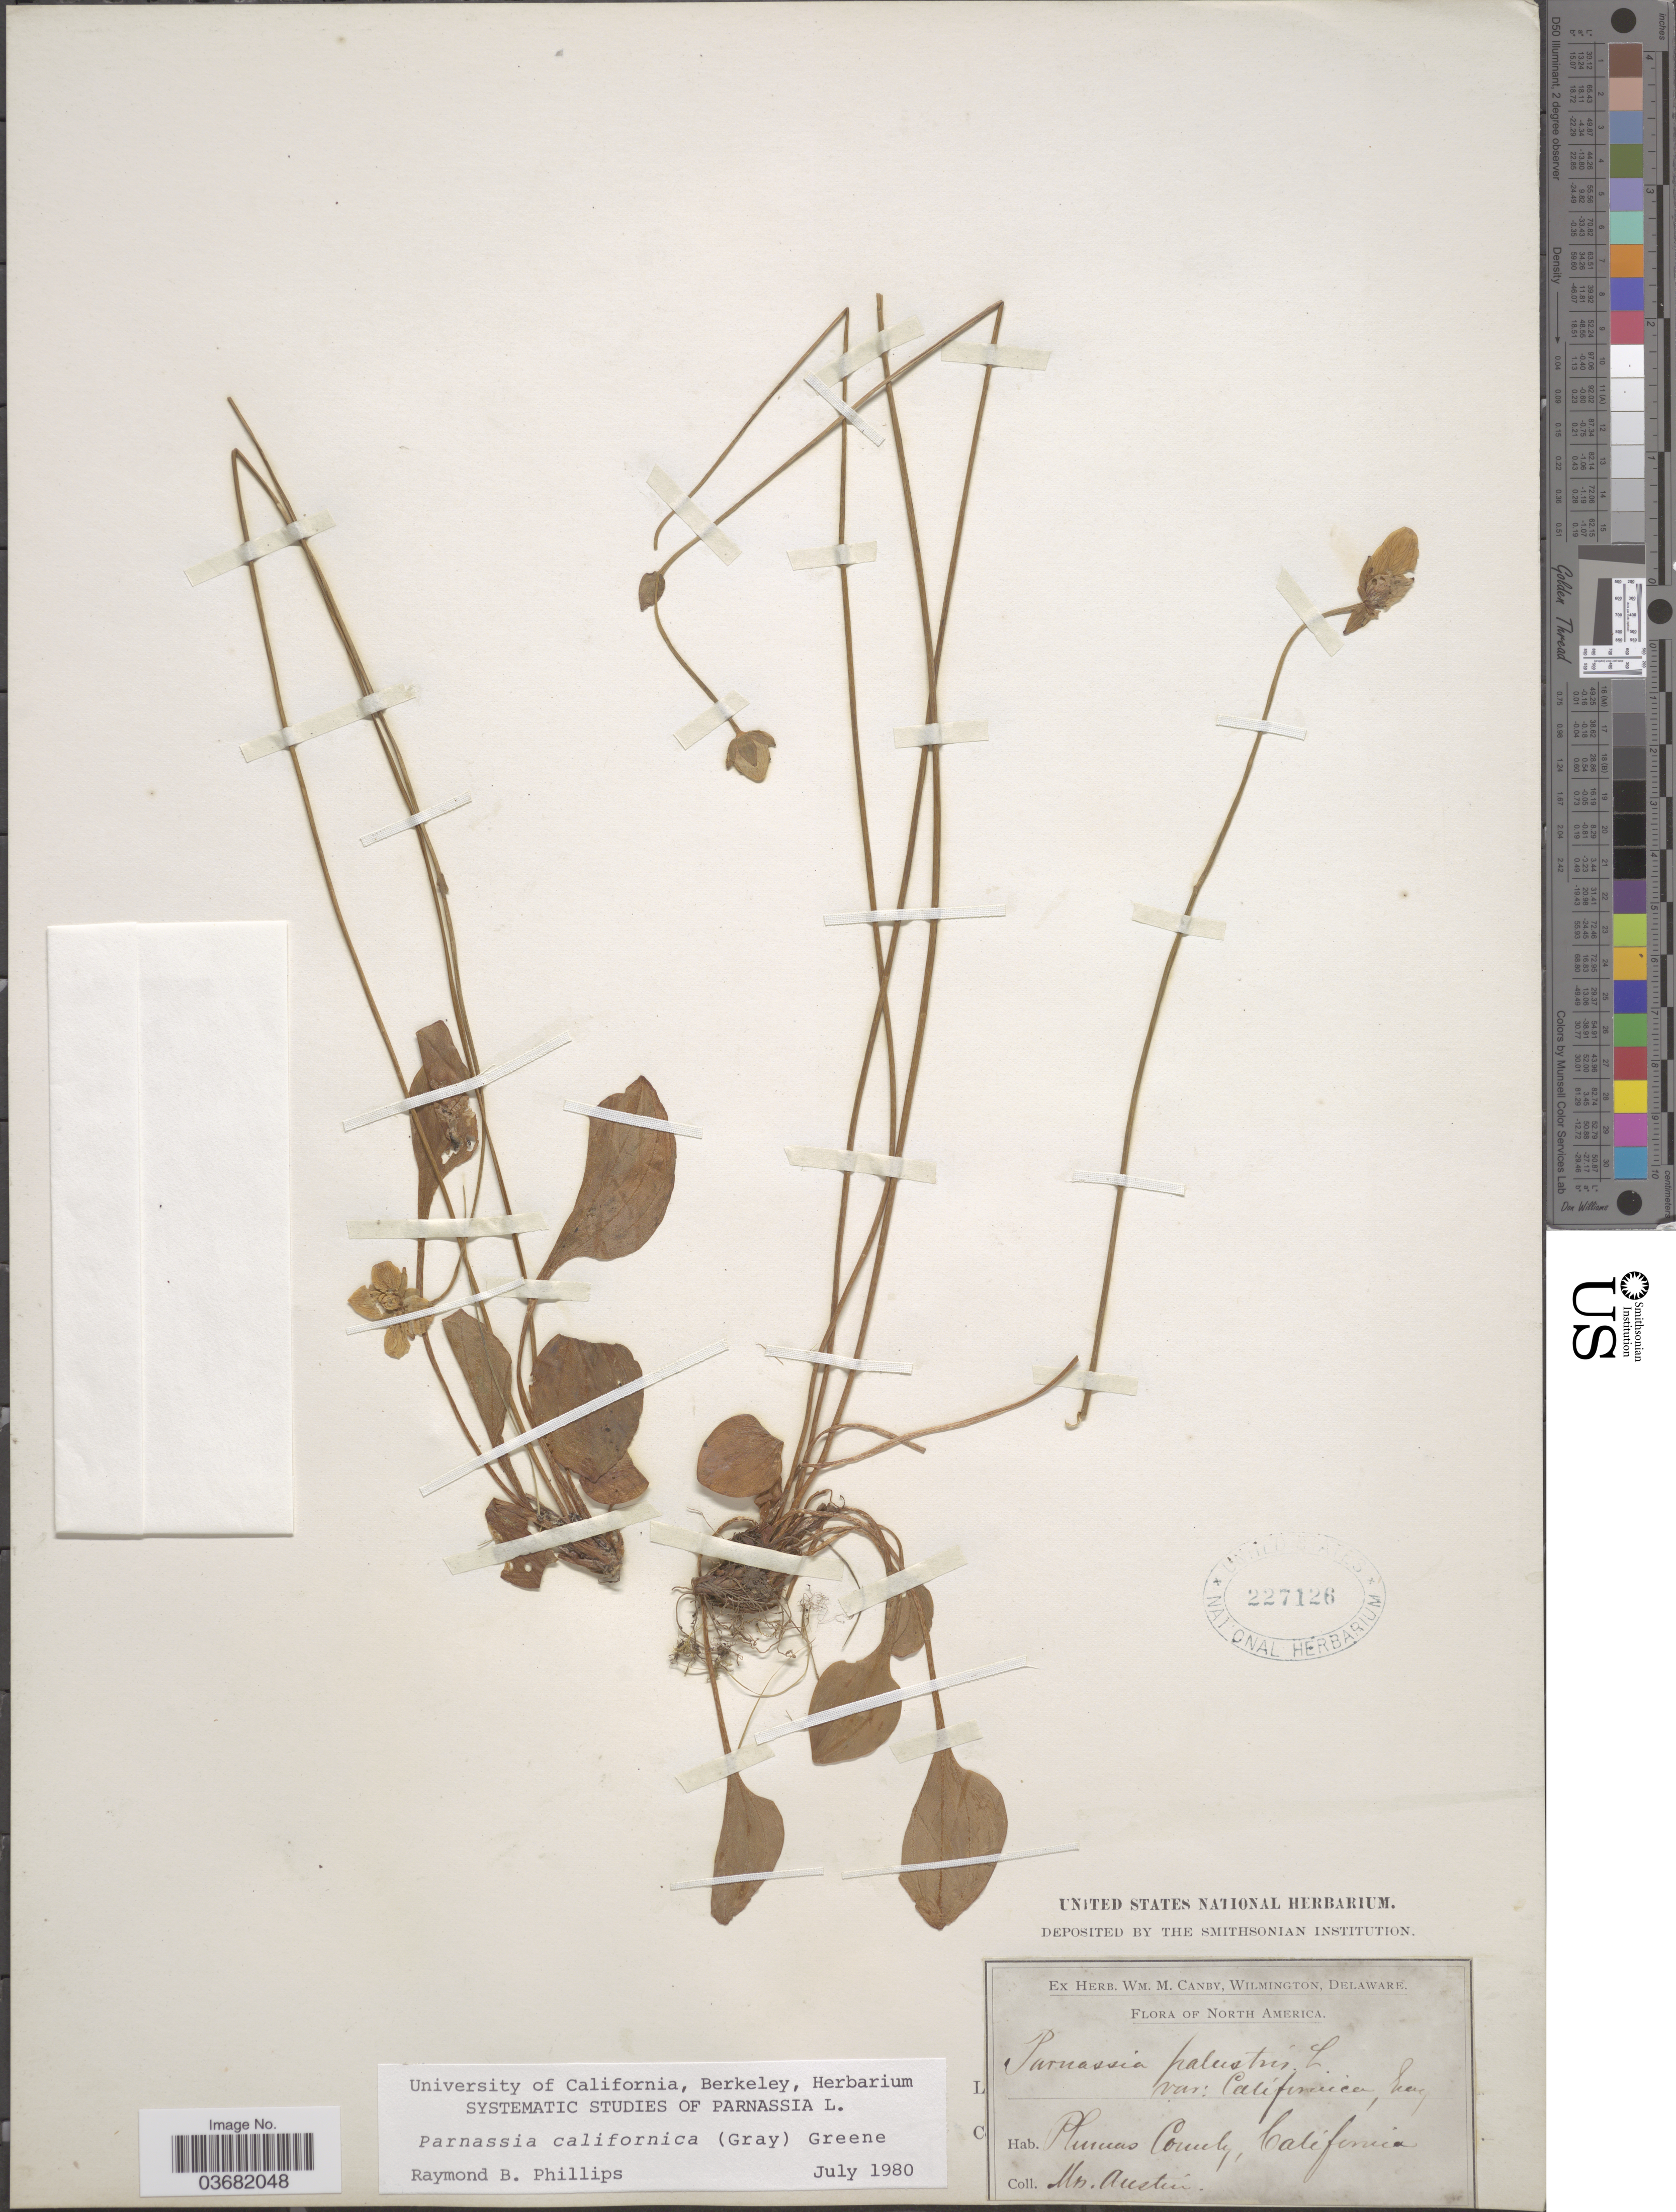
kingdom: Plantae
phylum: Tracheophyta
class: Magnoliopsida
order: Celastrales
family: Parnassiaceae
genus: Parnassia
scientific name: Parnassia californica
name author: (A. Gray) Greene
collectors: Austin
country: United States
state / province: California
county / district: Plumas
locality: Plumas County.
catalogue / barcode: US 227126